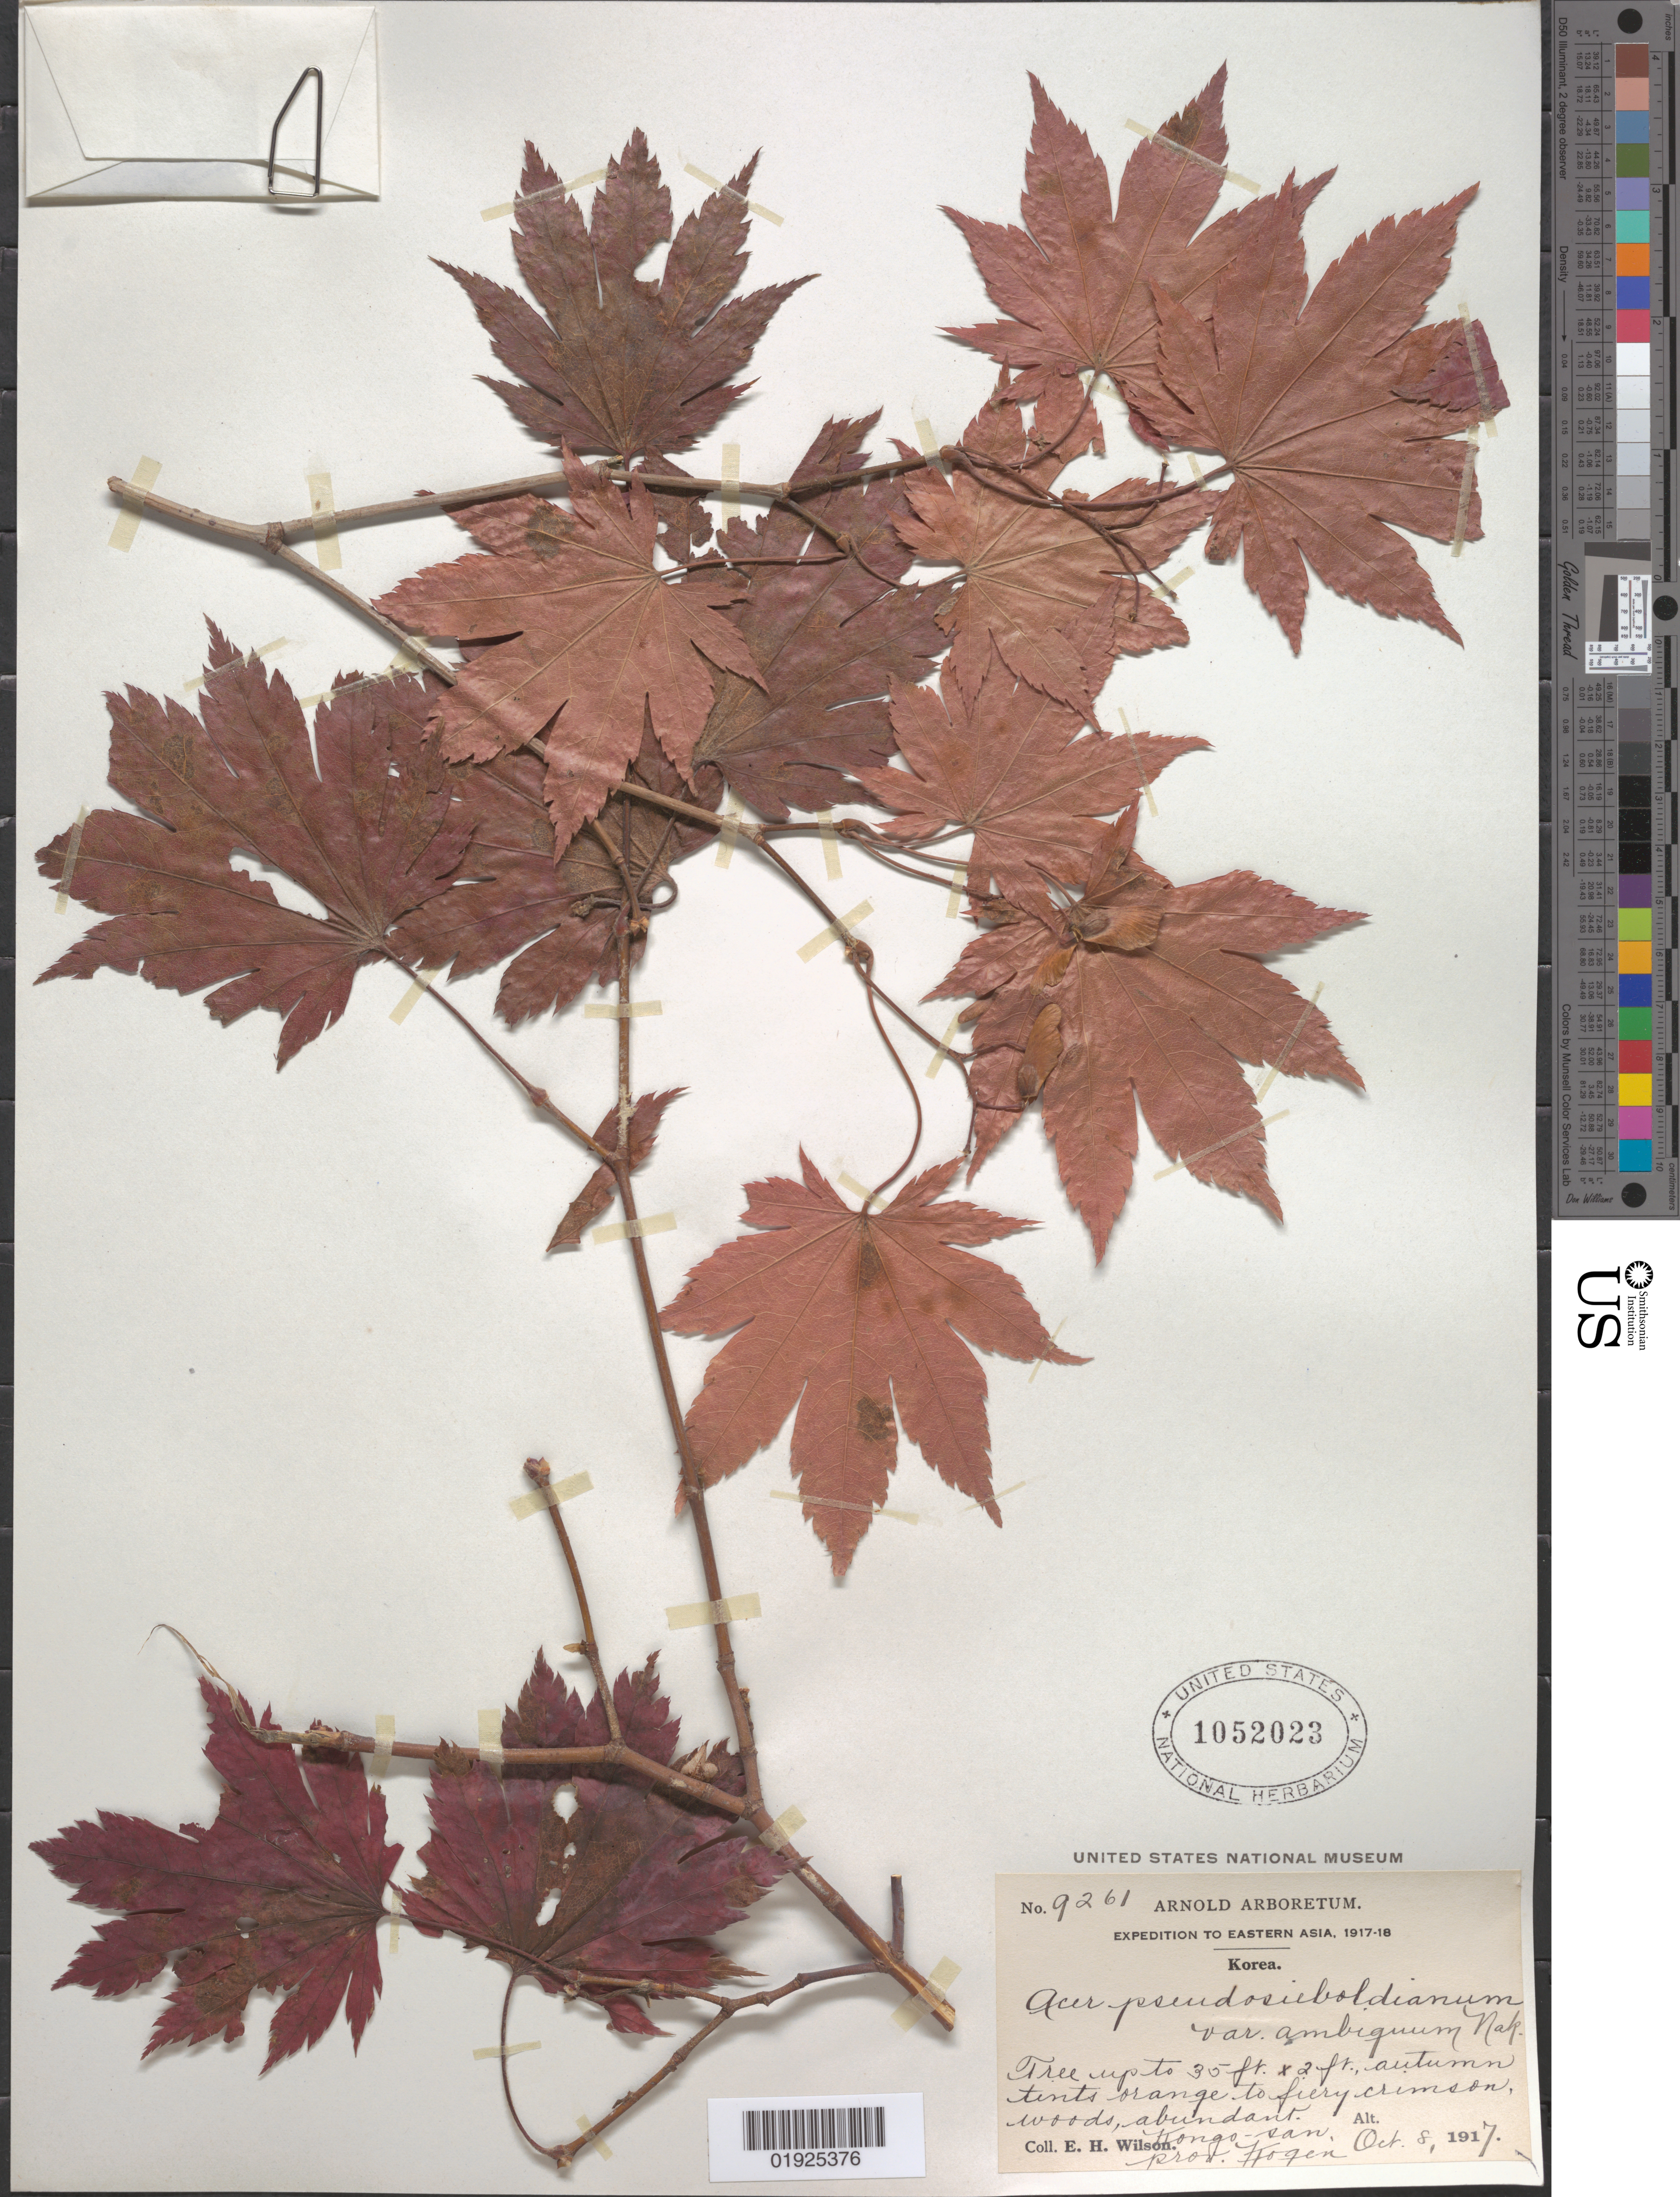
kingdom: Plantae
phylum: Tracheophyta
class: Magnoliopsida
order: Sapindales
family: Sapindaceae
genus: Acer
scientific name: Acer pseudosieboldianum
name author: (Pax) Kom.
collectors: E. H. Wilson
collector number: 9261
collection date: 1917-10-08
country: North Korea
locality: Prov. Kogen, Kongo-san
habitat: Woods, abundant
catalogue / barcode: US 1052023